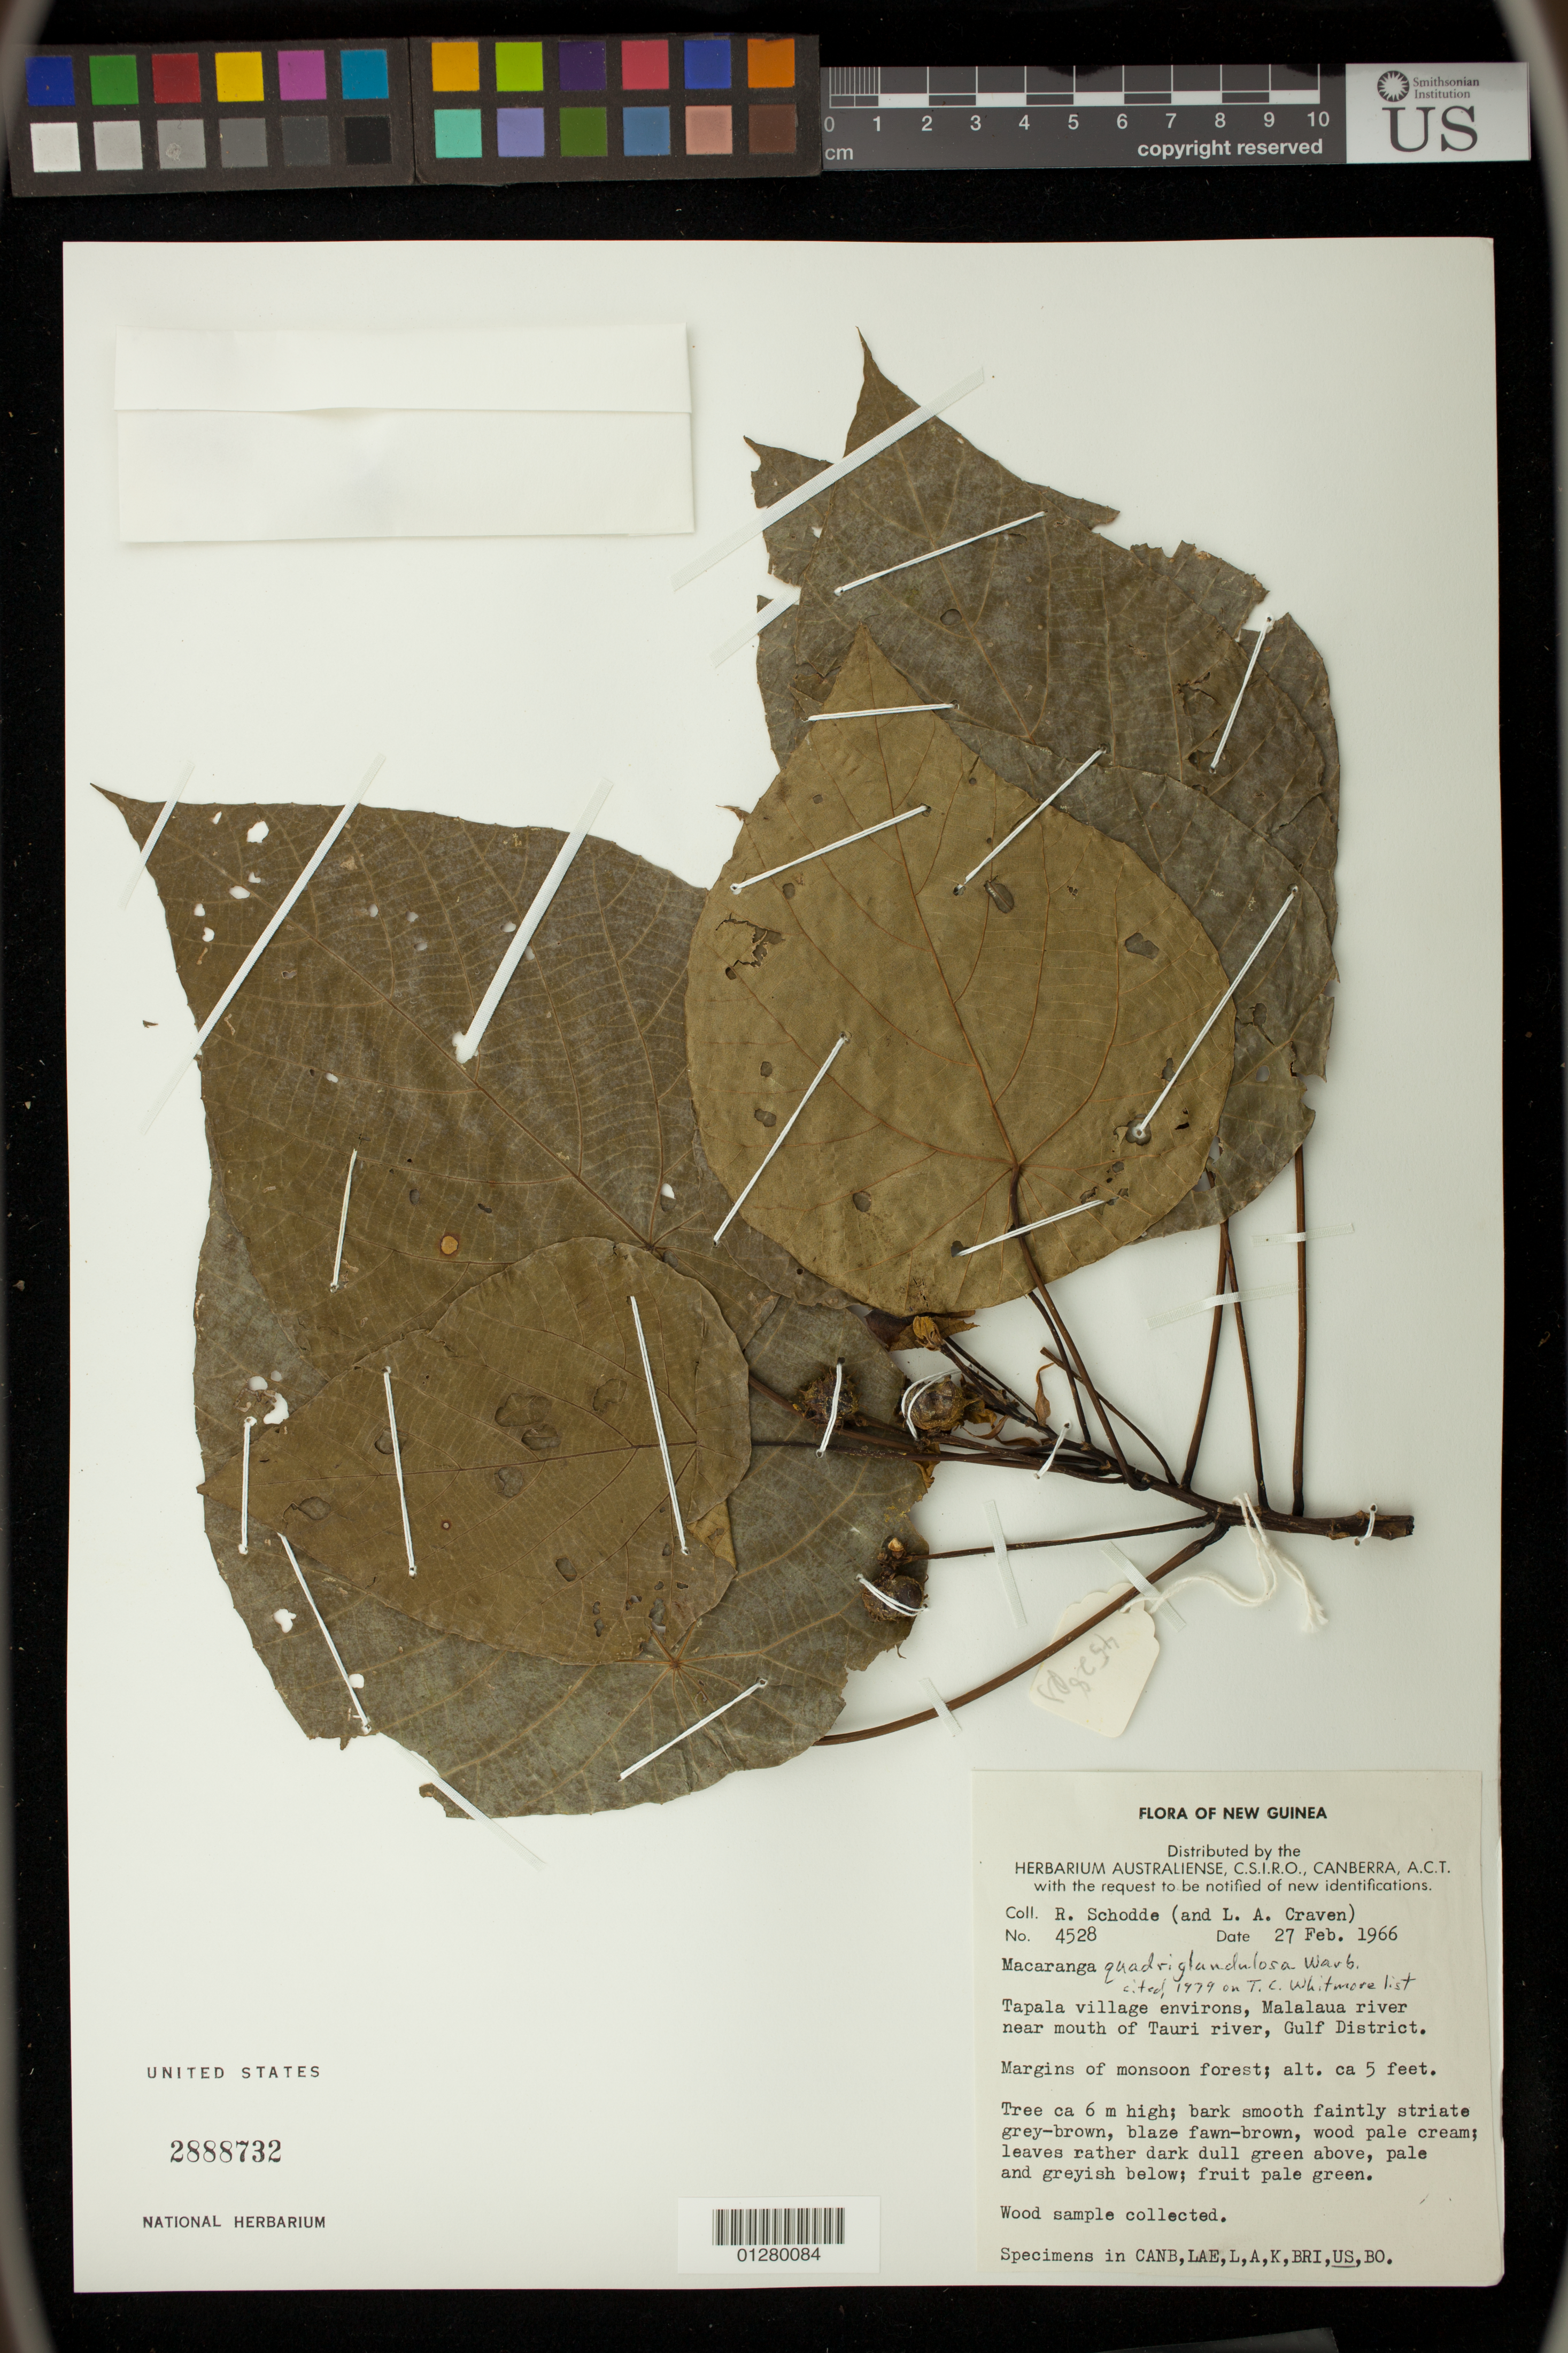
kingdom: Plantae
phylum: Tracheophyta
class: Magnoliopsida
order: Malpighiales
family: Euphorbiaceae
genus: Macaranga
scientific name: Macaranga quadriglandulosa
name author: Warb.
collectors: R. Schodde & L. A. Craven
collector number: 4528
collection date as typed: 27 Feb 1966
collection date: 1966-02-27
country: Papua New Guinea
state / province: Gulf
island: New Guinea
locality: Tapala village environs, Malalaua River near mouth of Tauri river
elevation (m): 2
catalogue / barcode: US 2888732